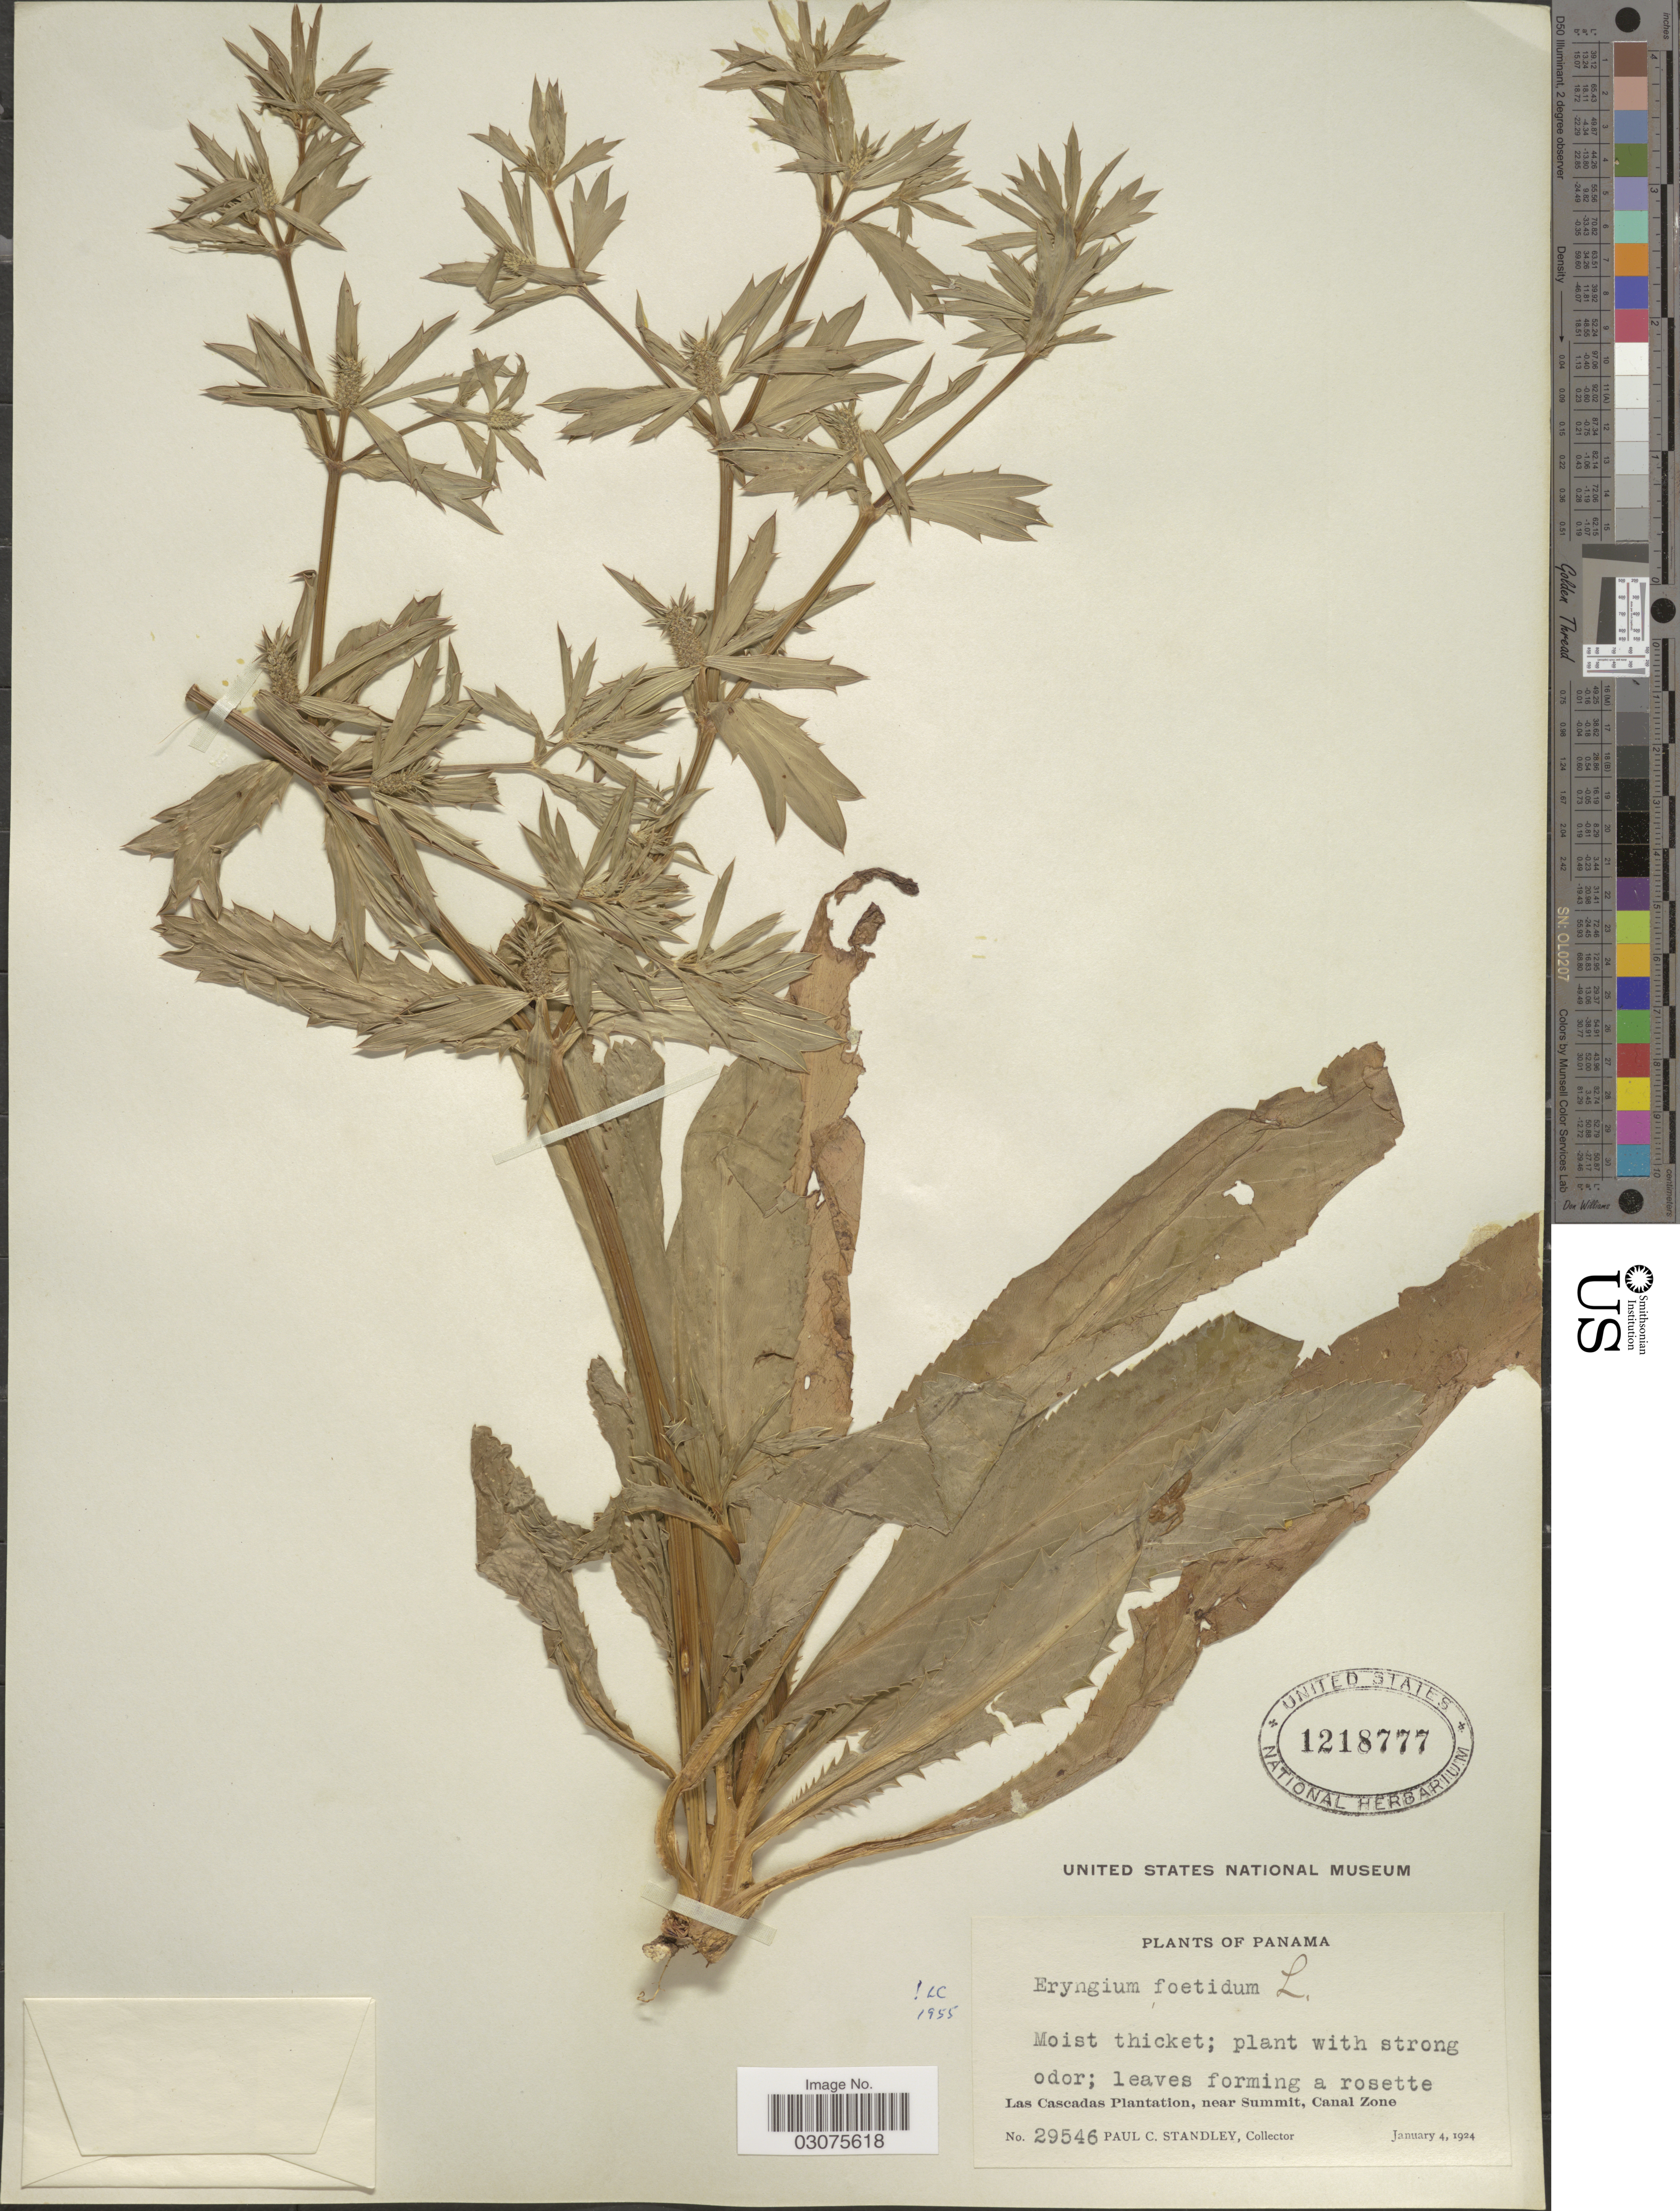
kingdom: Plantae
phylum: Tracheophyta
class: Magnoliopsida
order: Apiales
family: Apiaceae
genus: Eryngium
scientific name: Eryngium foetidum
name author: L.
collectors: P. C. Standley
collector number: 29546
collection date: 1924-01-04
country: Panama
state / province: Colón / Panamá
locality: Las Cascadas Plantation, near summit, Canal Zone.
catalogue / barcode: US 1218777